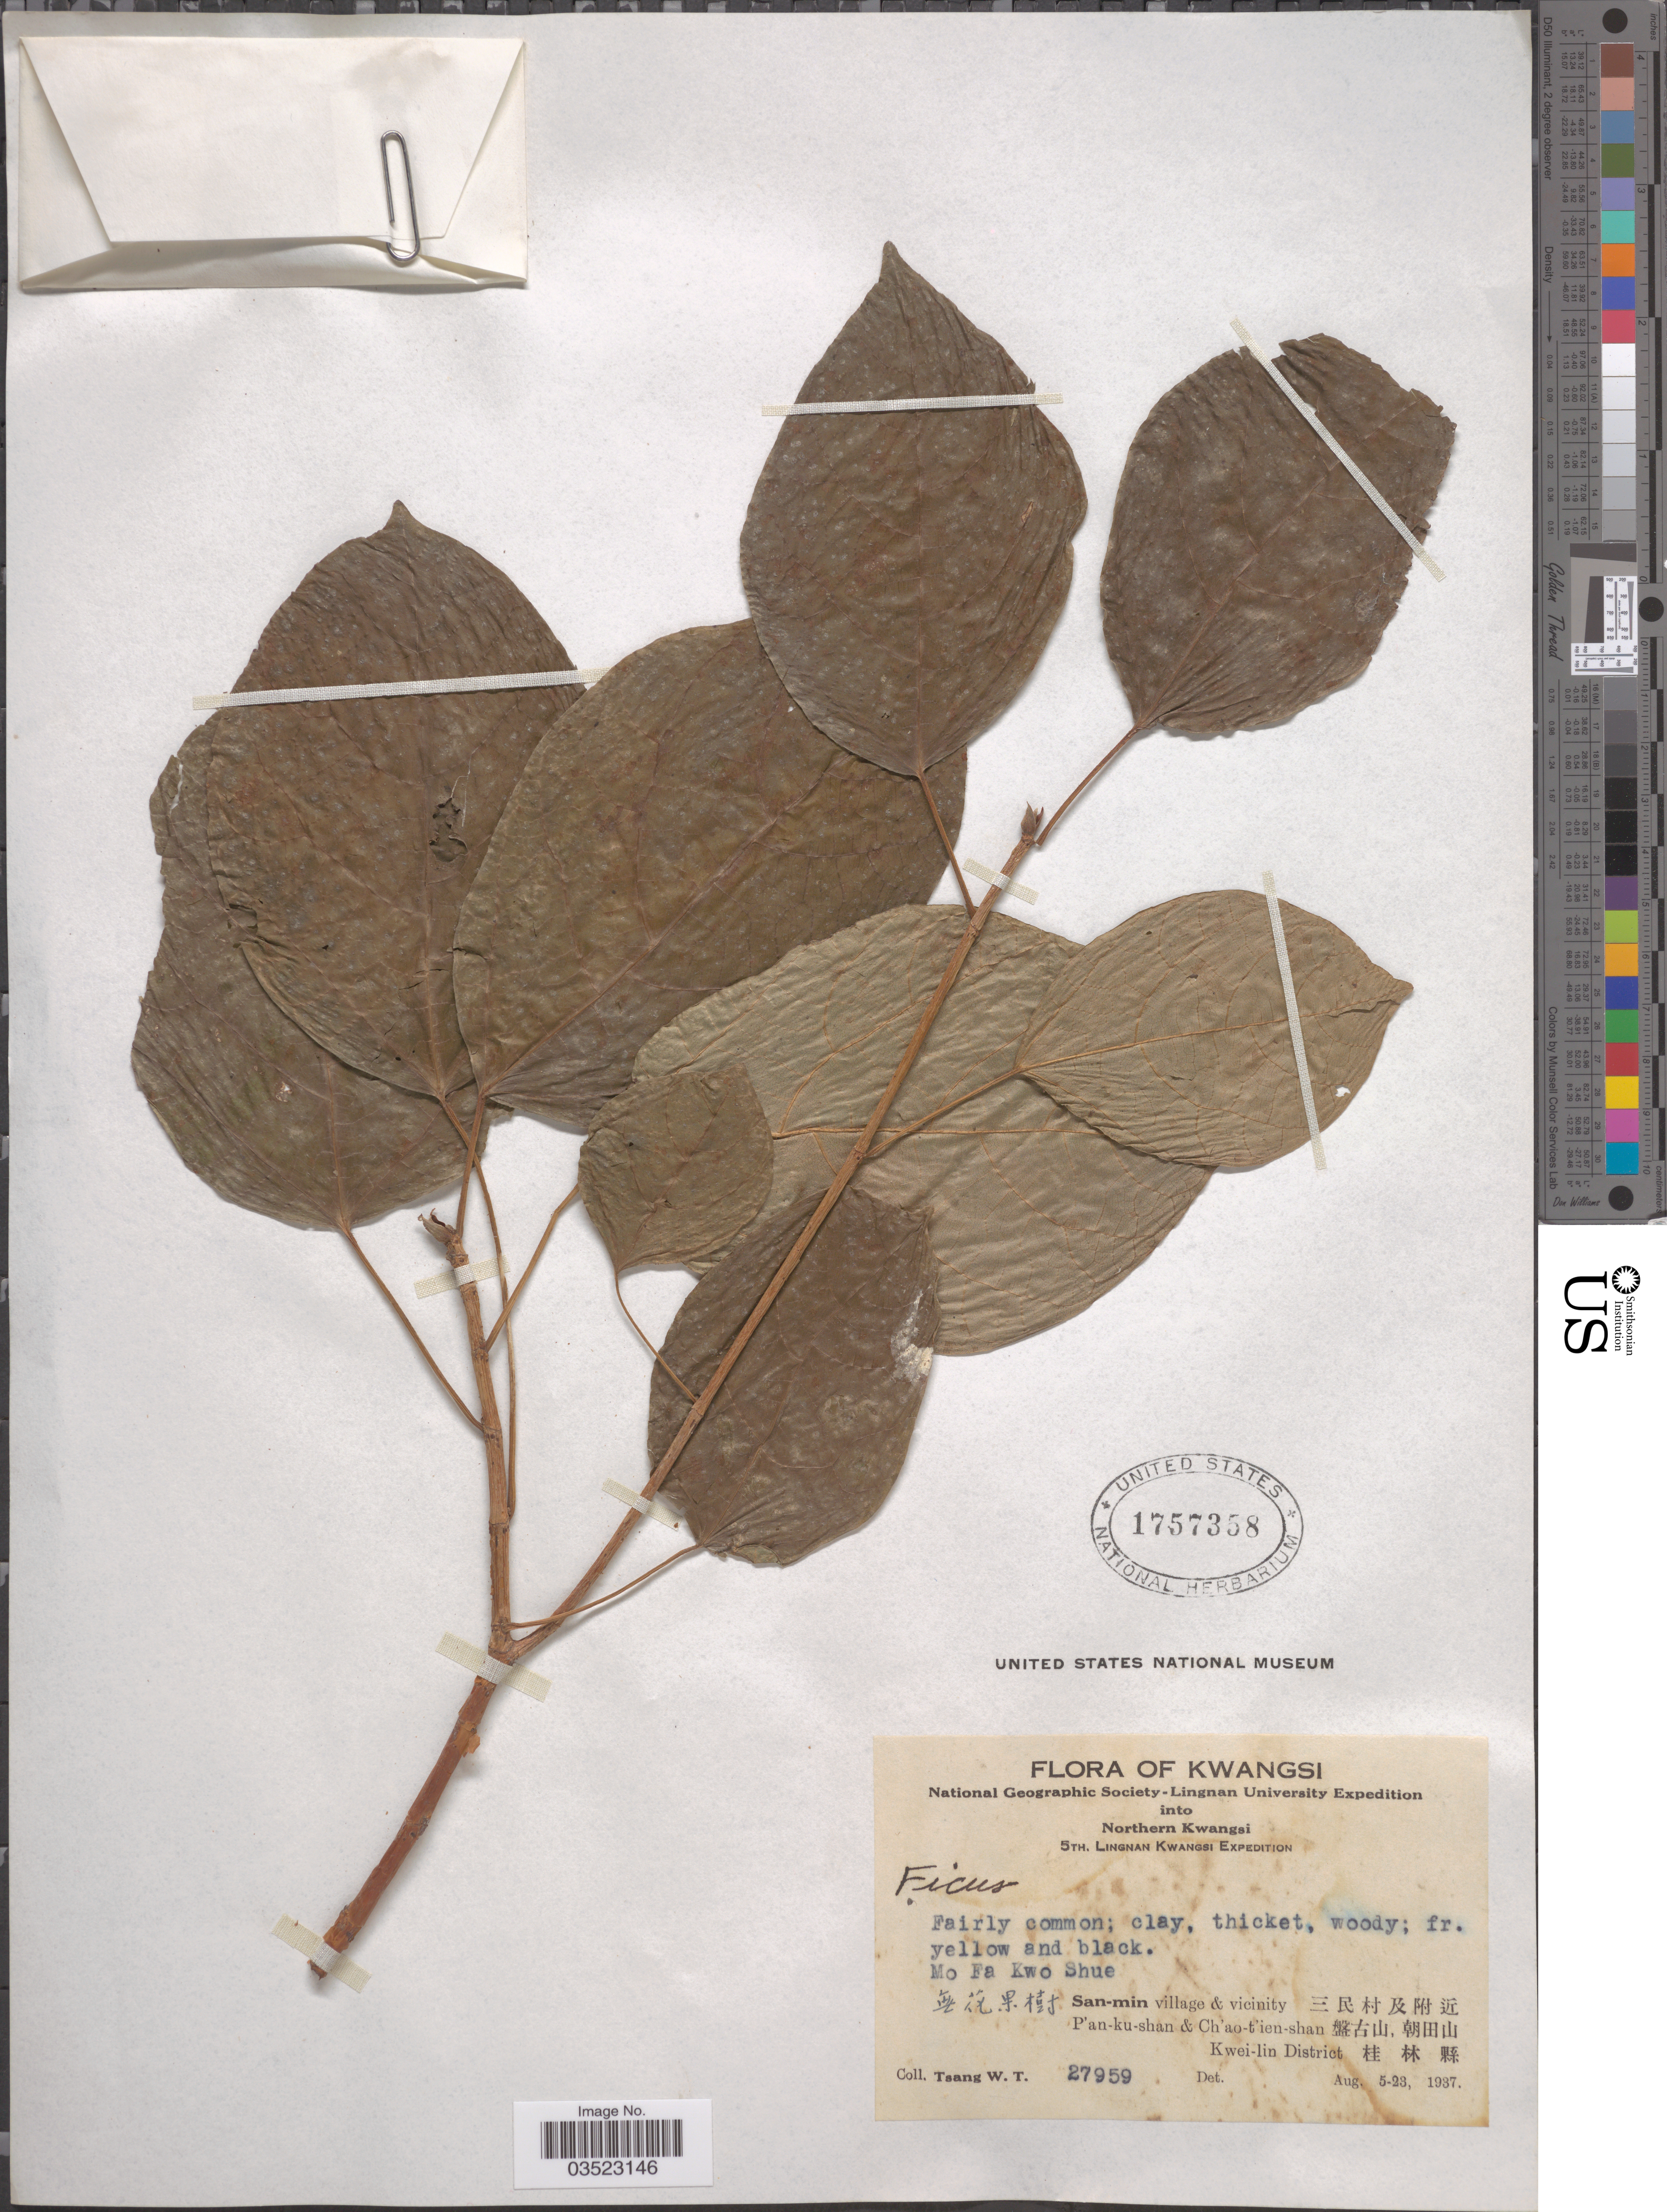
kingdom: Plantae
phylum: Tracheophyta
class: Magnoliopsida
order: Rosales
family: Moraceae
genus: Ficus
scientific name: Ficus sp.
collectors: W. T. Tsang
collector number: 27959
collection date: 1937-08-05/1937-08-23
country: China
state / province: Guangxi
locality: Kwangsi. National Geographic Society-Lingnan University Expedition into Northern Kwangsi. 5th. Lingnan Kwangsi Expedition. Mo Fa Kwo Shue. San-min village & vicinity X. P'an-ku-shan & Ch'ao t'ien-shan X. Kwei-lin District, X.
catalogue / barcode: US 1757358